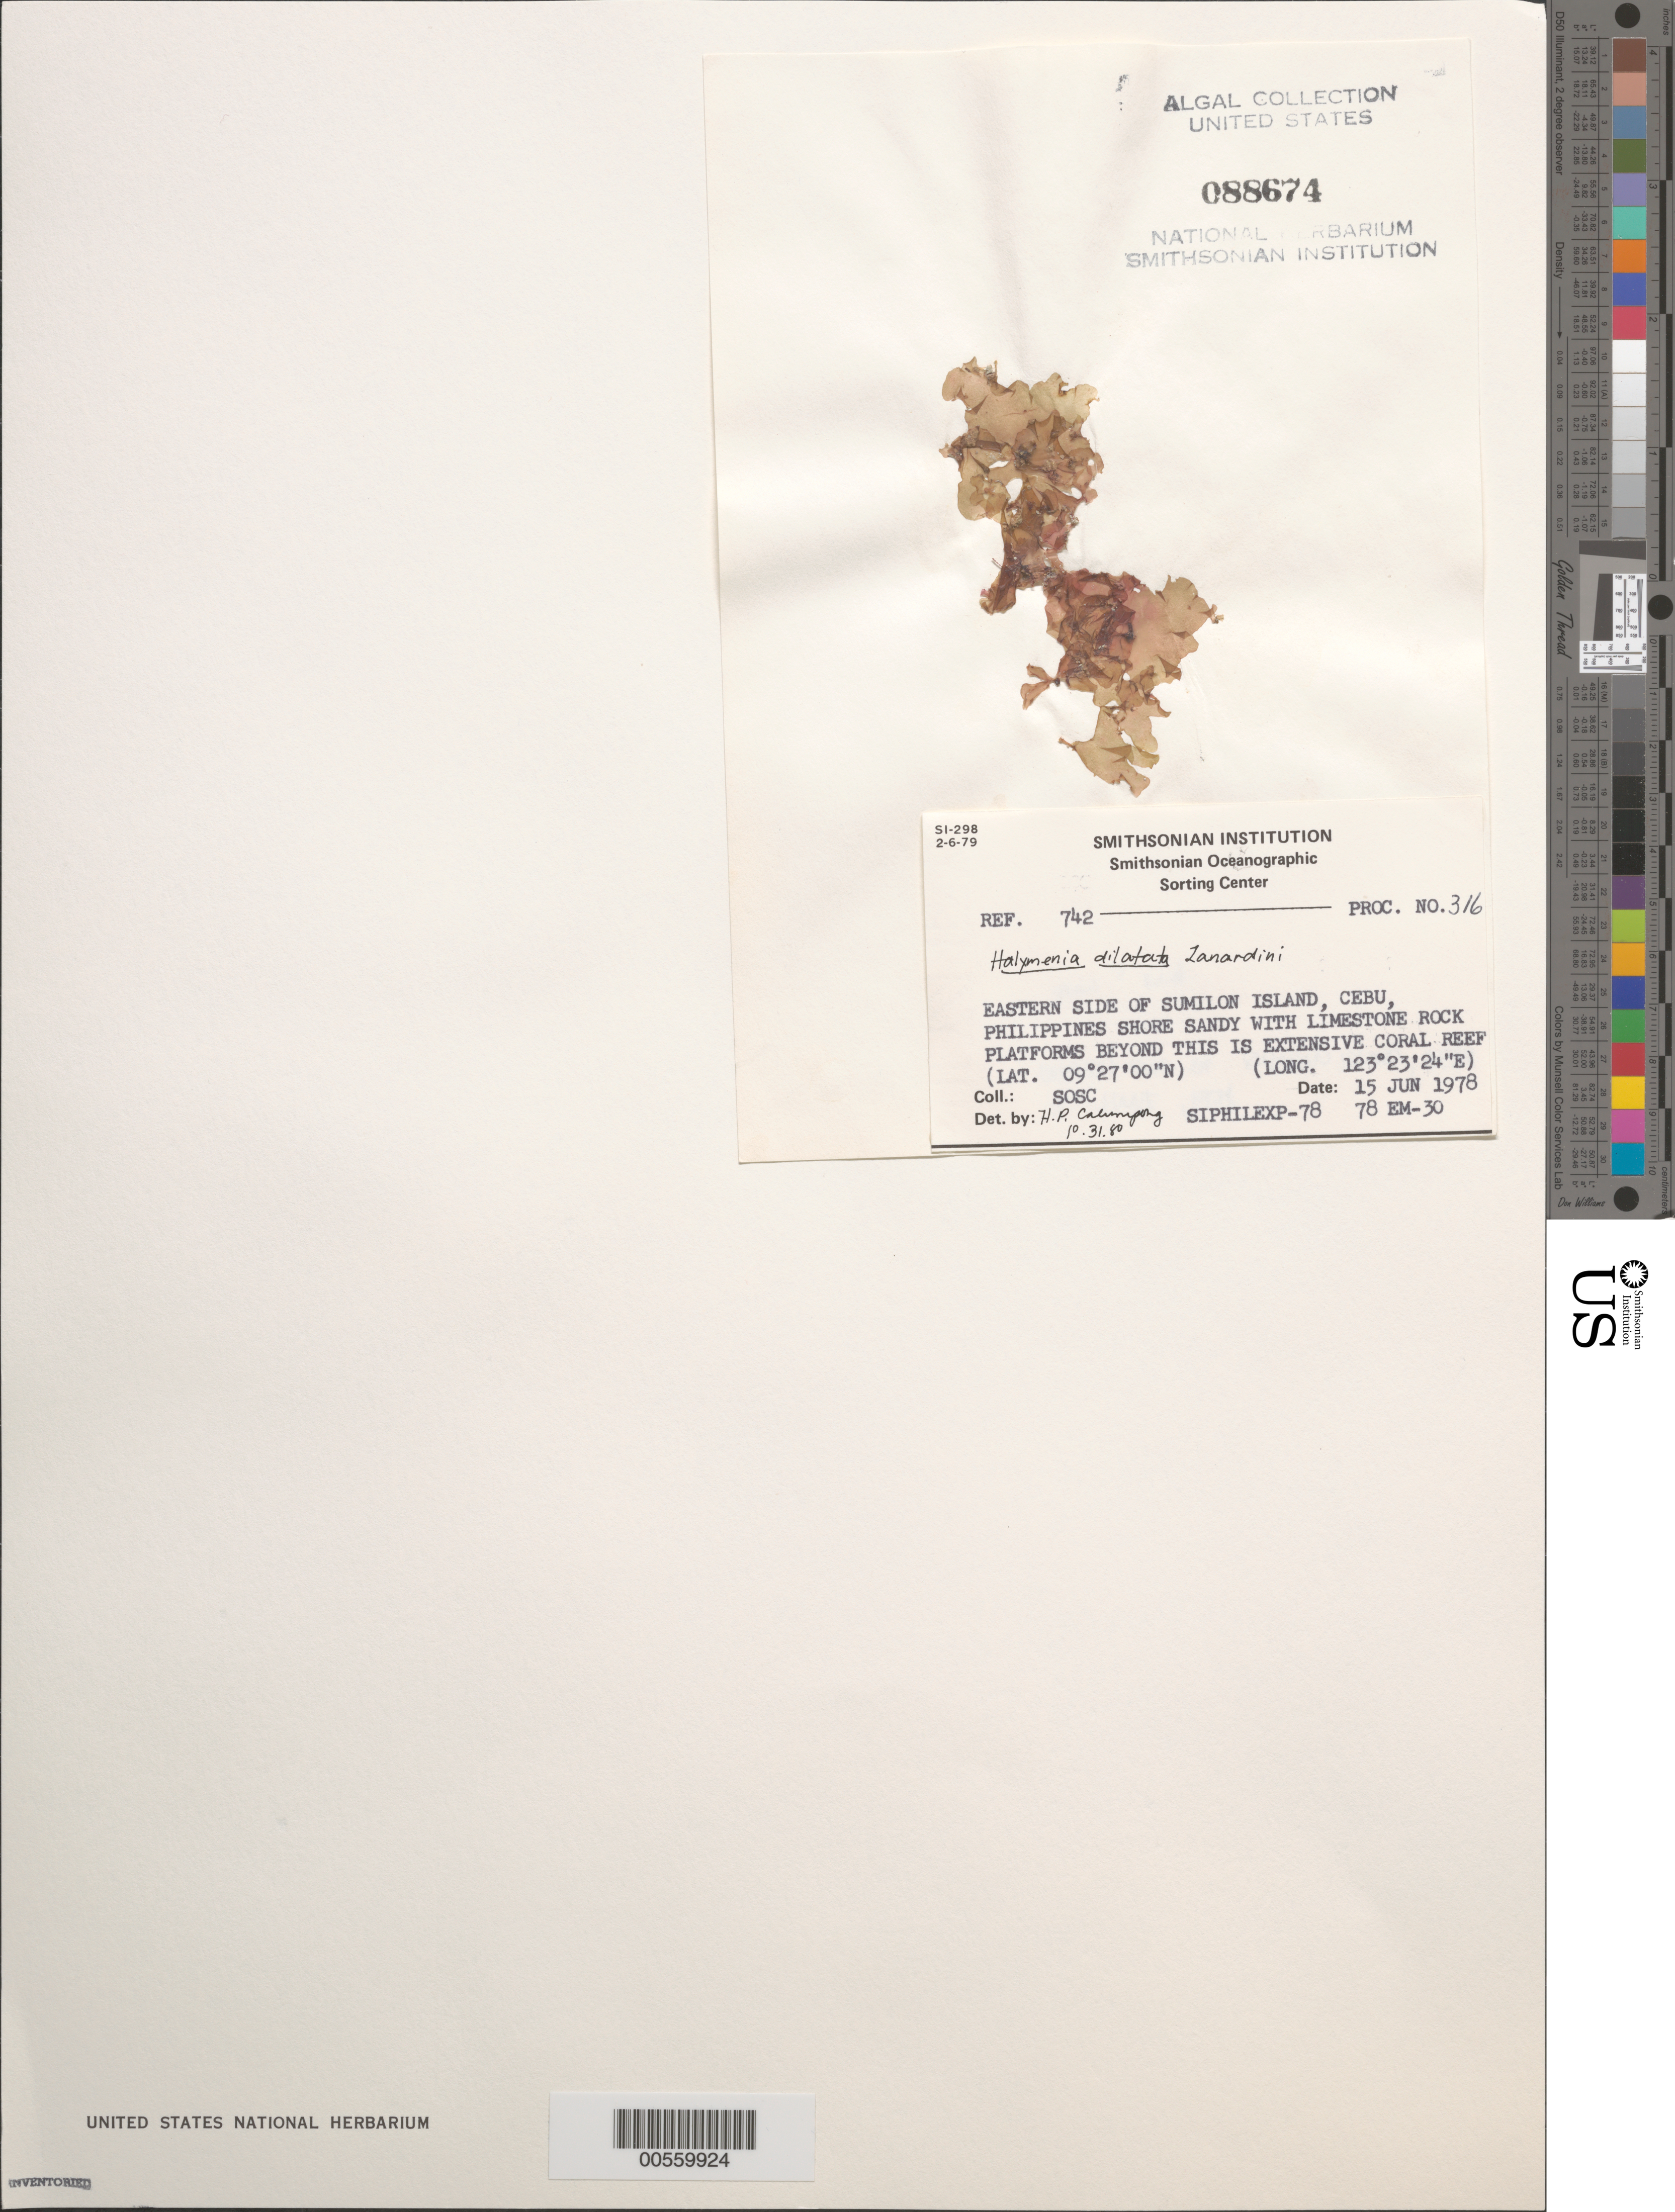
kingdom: Plantae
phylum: Rhodophyta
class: Florideophyceae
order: Halymeniales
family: Halymeniaceae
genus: Halymenia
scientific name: Halymenia dilatata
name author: Zanardini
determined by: Calumpong, H. P.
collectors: SOSC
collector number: Station 78 Em-30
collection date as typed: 15 Jun 1978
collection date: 1978-06-15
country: Philippines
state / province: Central Visayas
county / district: Cebu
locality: Sumilon island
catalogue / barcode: US 88674